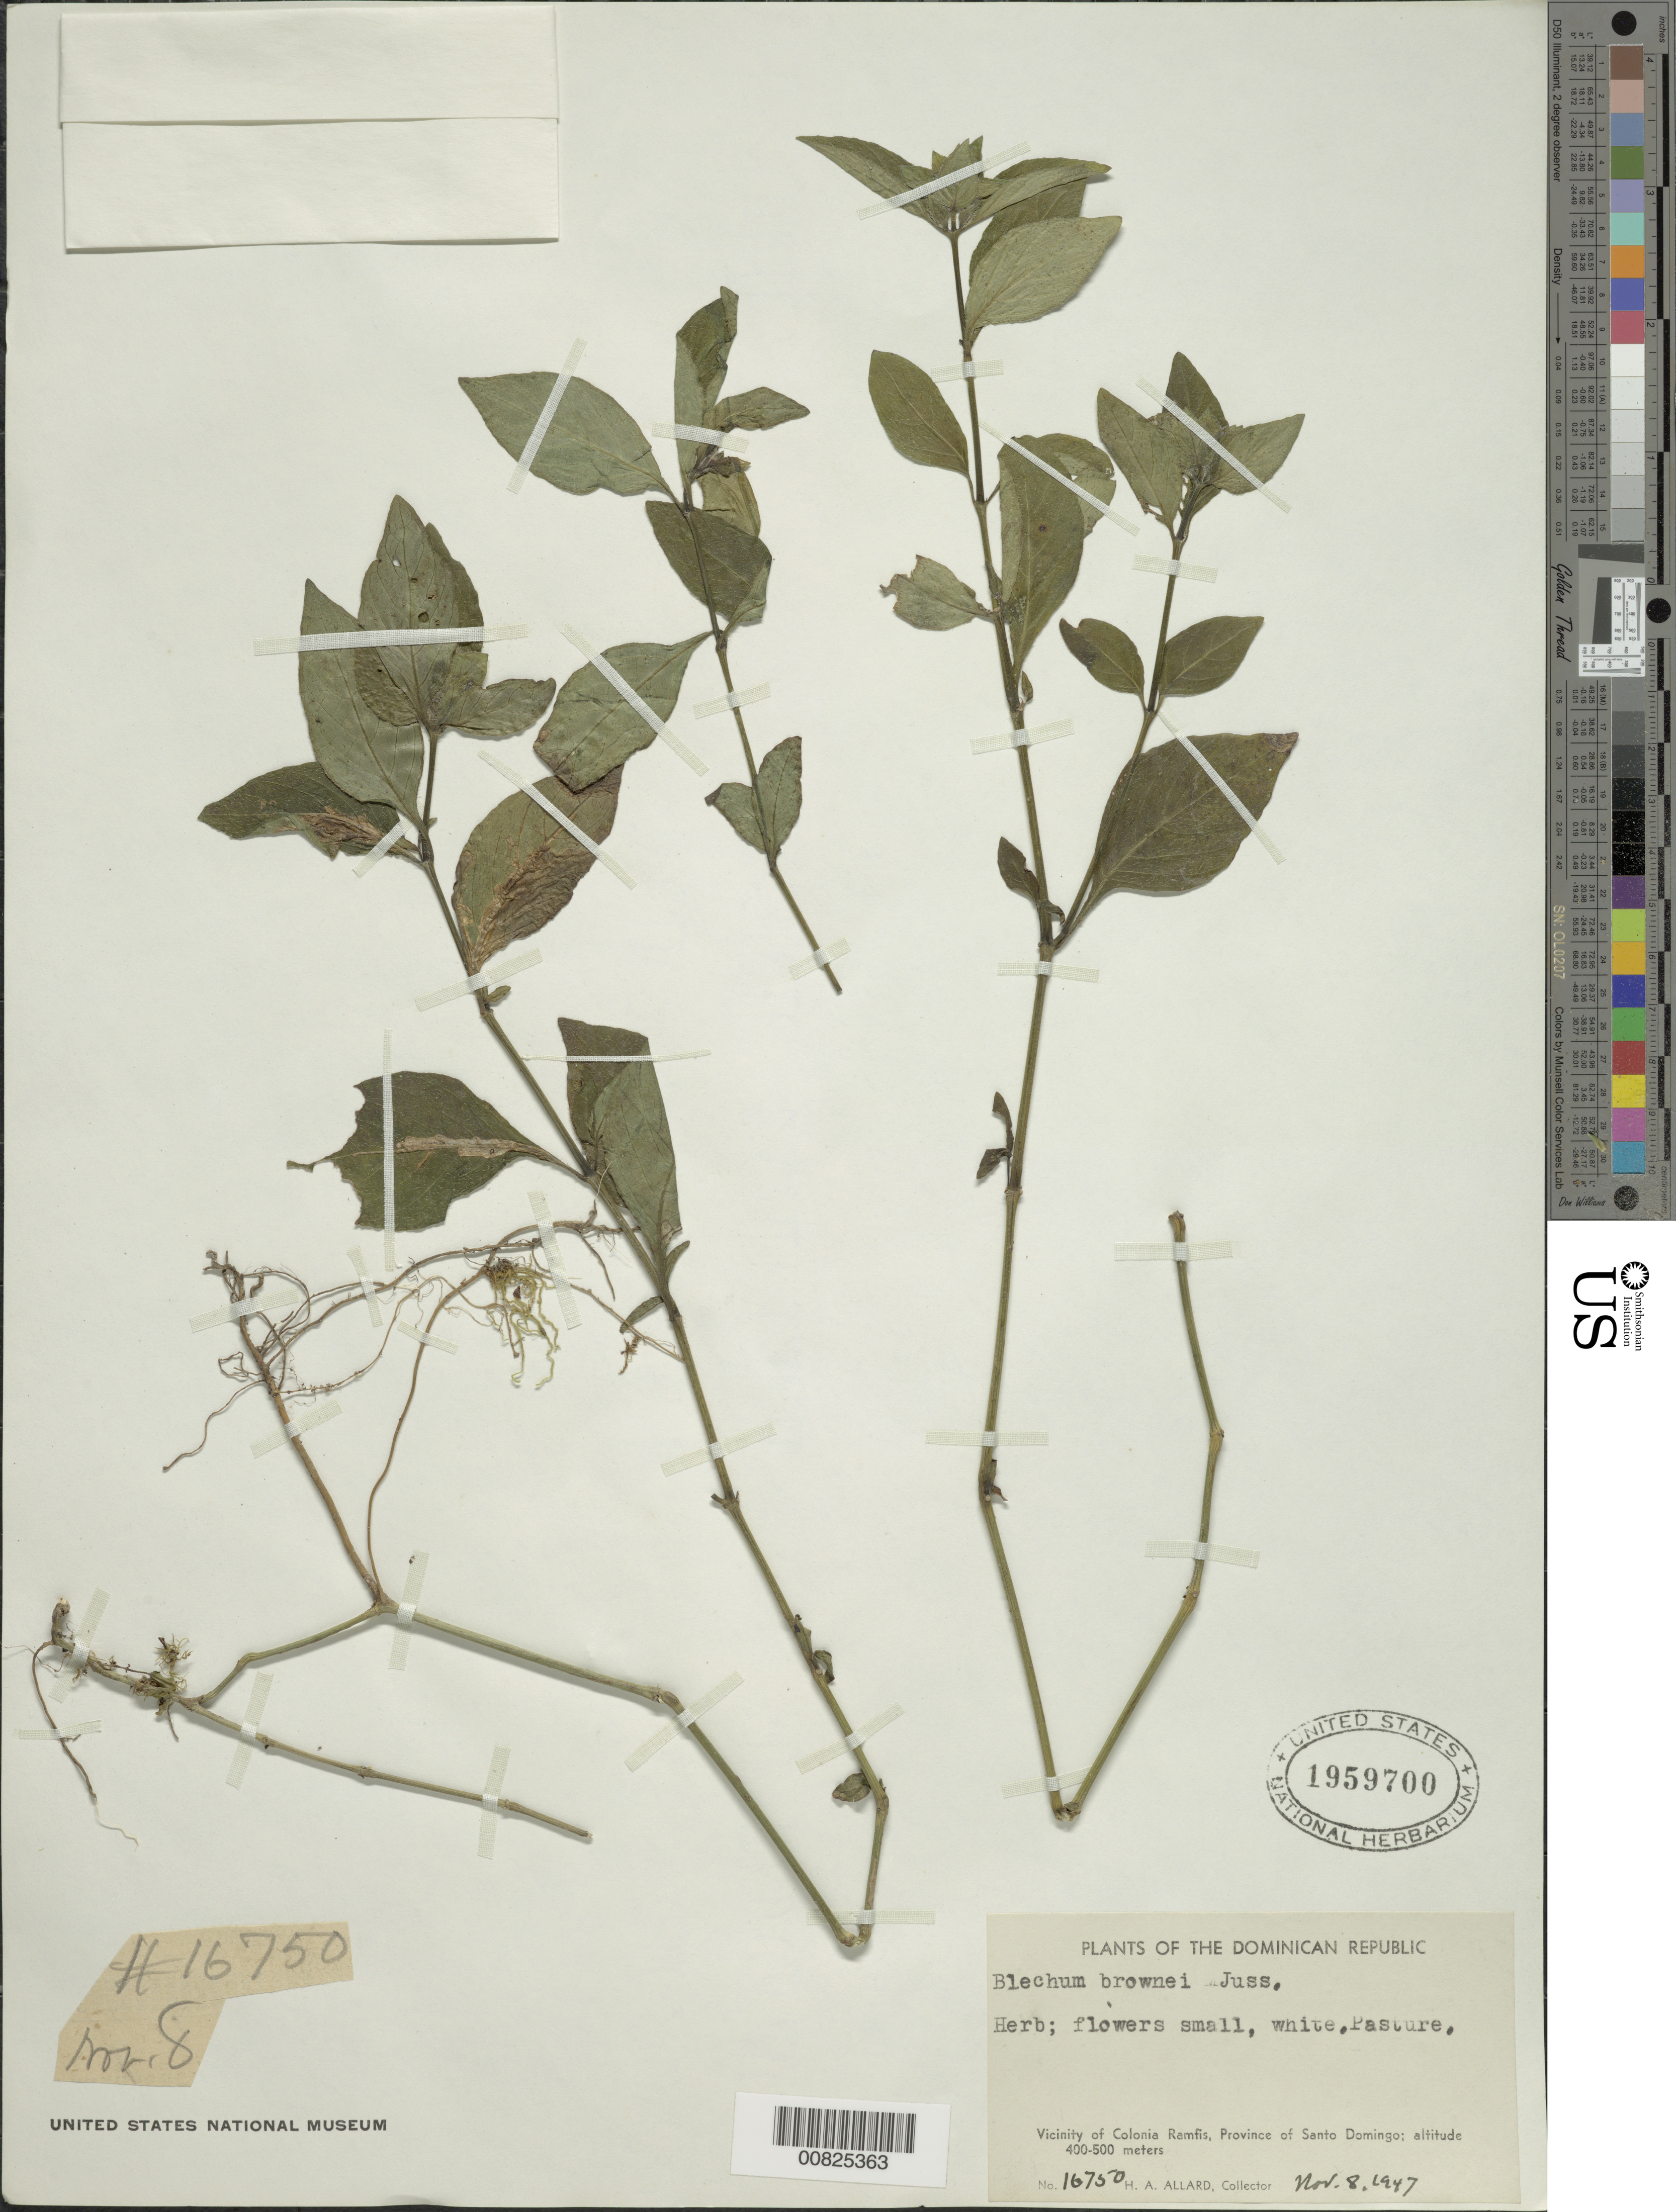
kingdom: Plantae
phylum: Tracheophyta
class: Magnoliopsida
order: Lamiales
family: Acanthaceae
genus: Blechum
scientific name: Blechum pyramidatum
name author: (Lam.) Urb.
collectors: H. A. Allard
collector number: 16750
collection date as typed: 08 Nov 1947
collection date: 1947-11-08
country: Dominican Republic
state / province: Distrito Nacional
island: Hispaniola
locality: Vicinity of Colonia Ramfis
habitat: Psature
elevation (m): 400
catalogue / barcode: US 1959700